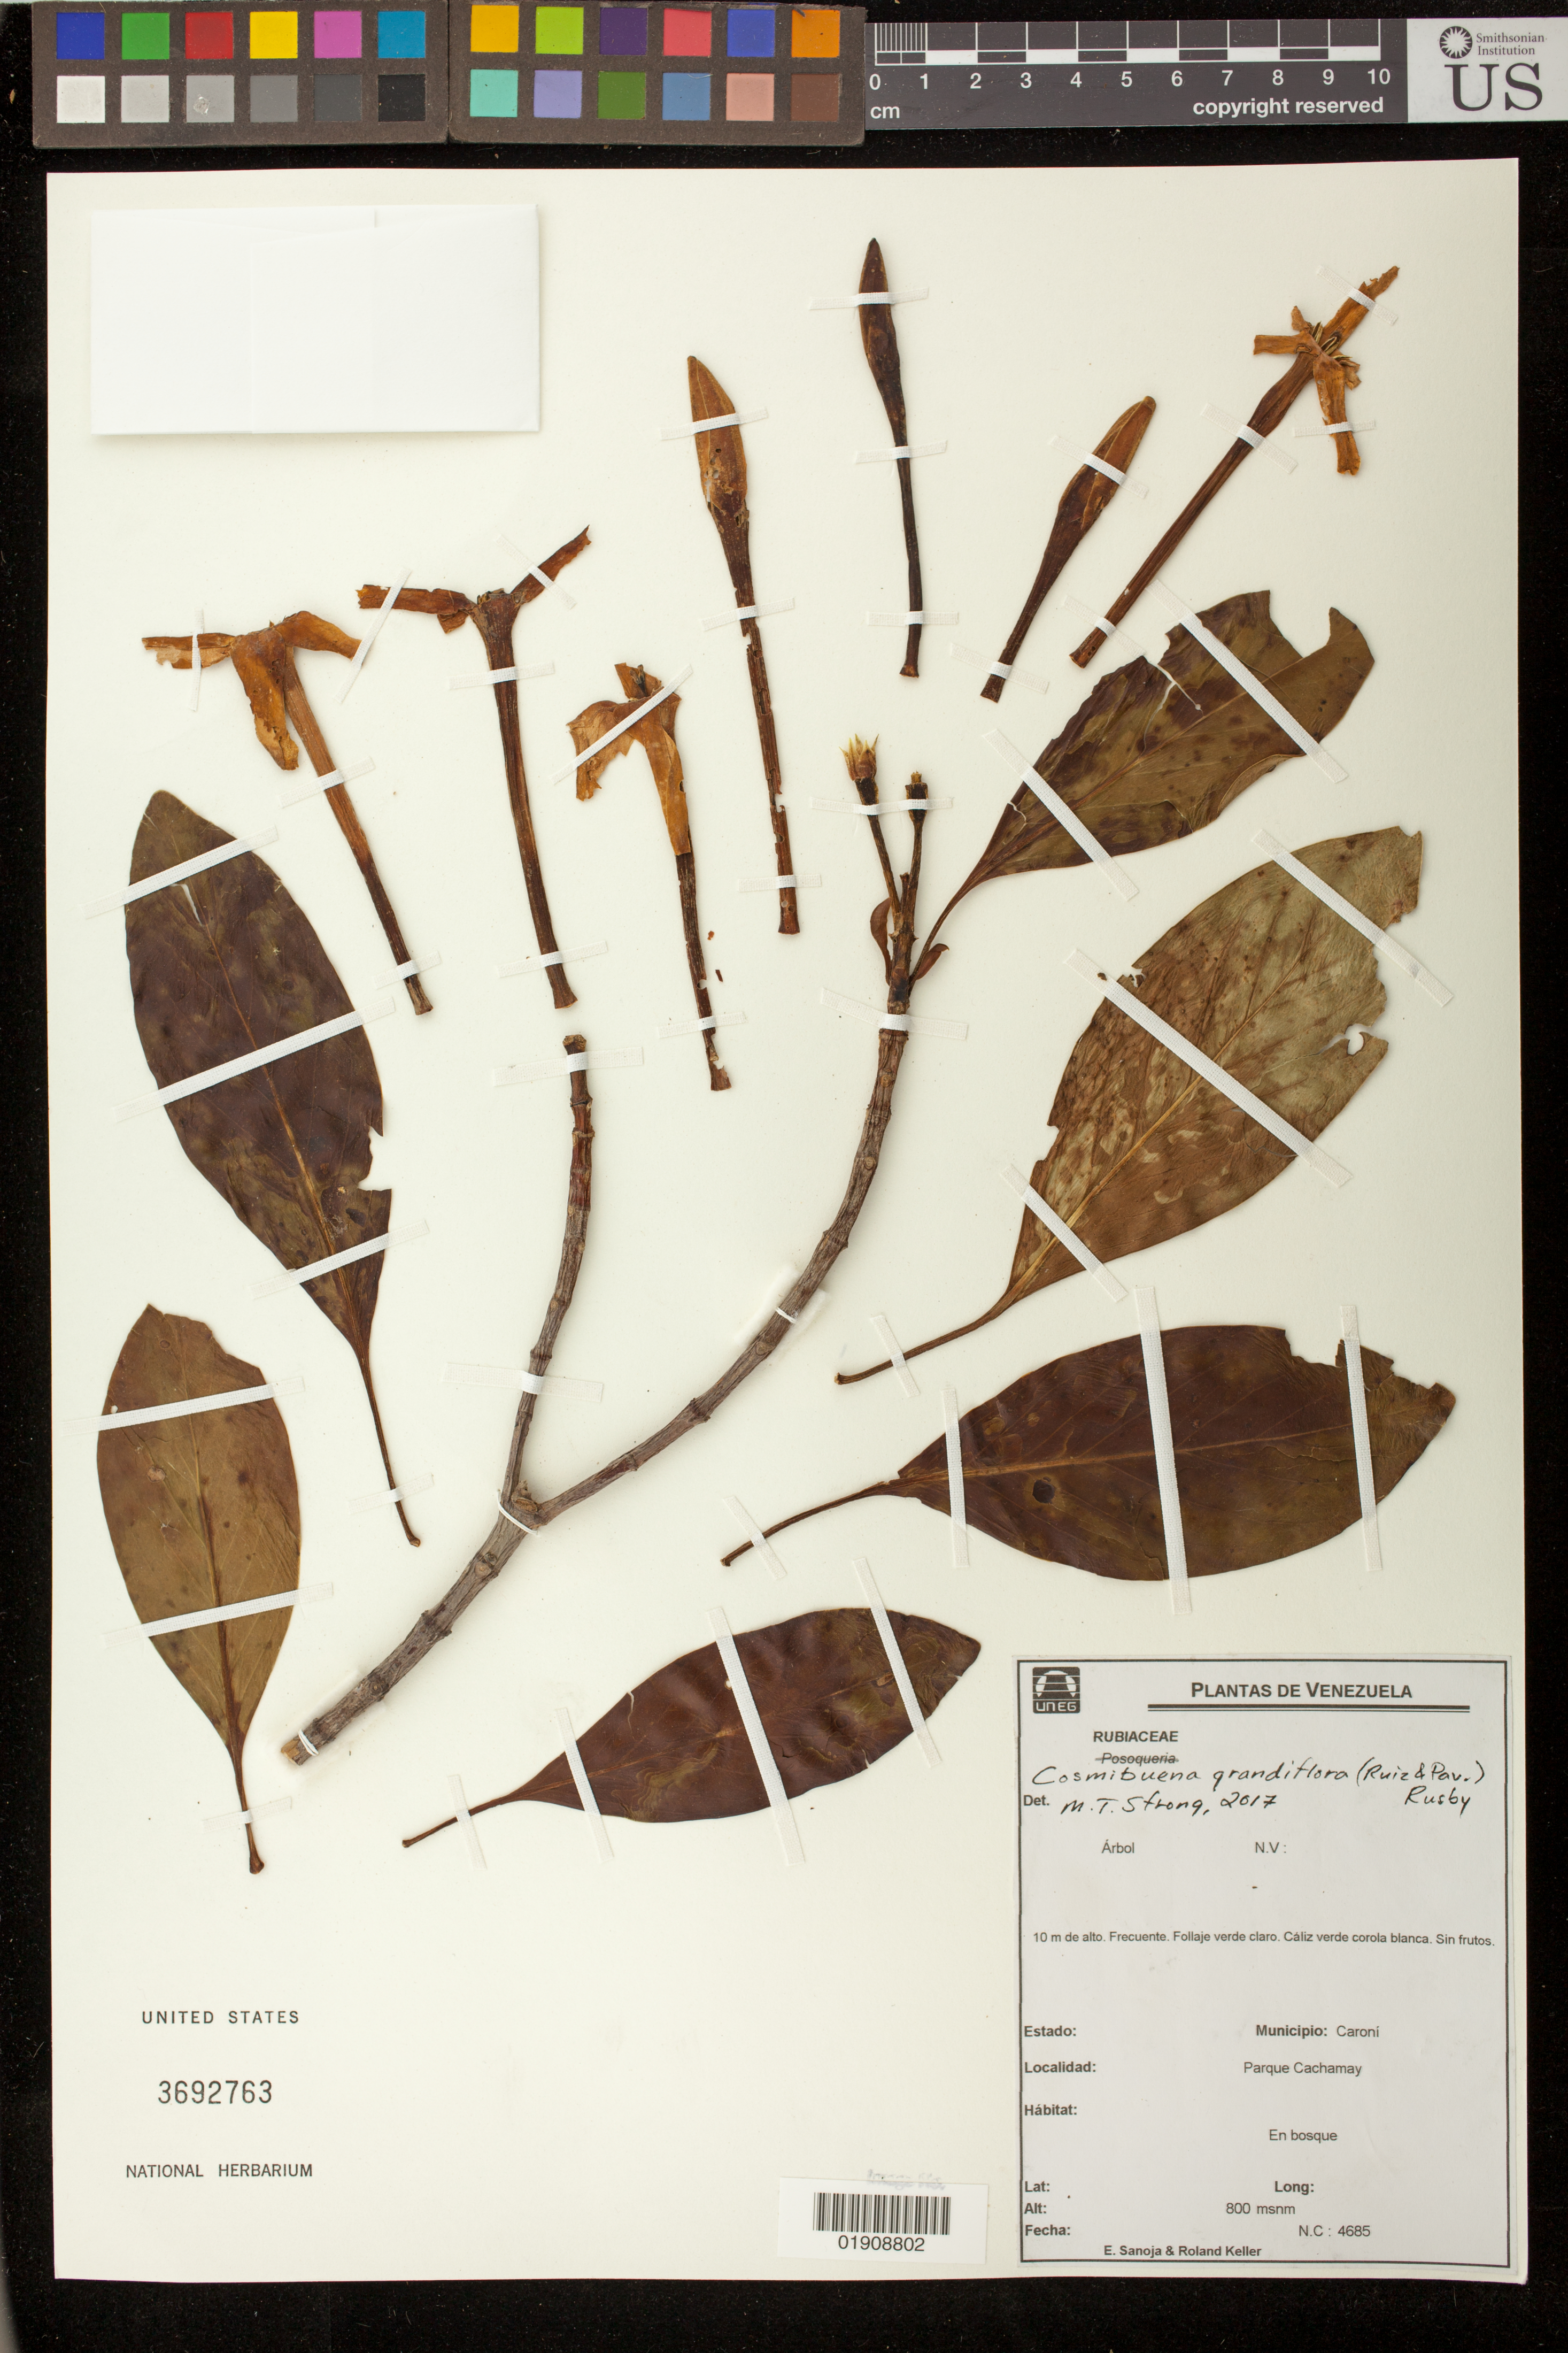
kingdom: Plantae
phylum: Tracheophyta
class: Magnoliopsida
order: Gentianales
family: Rubiaceae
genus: Cosmibuena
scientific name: Cosmibuena grandiflora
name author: (Rose & Pav.) Rusby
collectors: E. Sanoja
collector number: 4685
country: Venezuela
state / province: Bolívar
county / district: Caroni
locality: Parque Cachamay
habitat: En bosque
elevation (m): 800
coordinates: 6 5 49 N, 61 23 39 W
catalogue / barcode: US 3692763